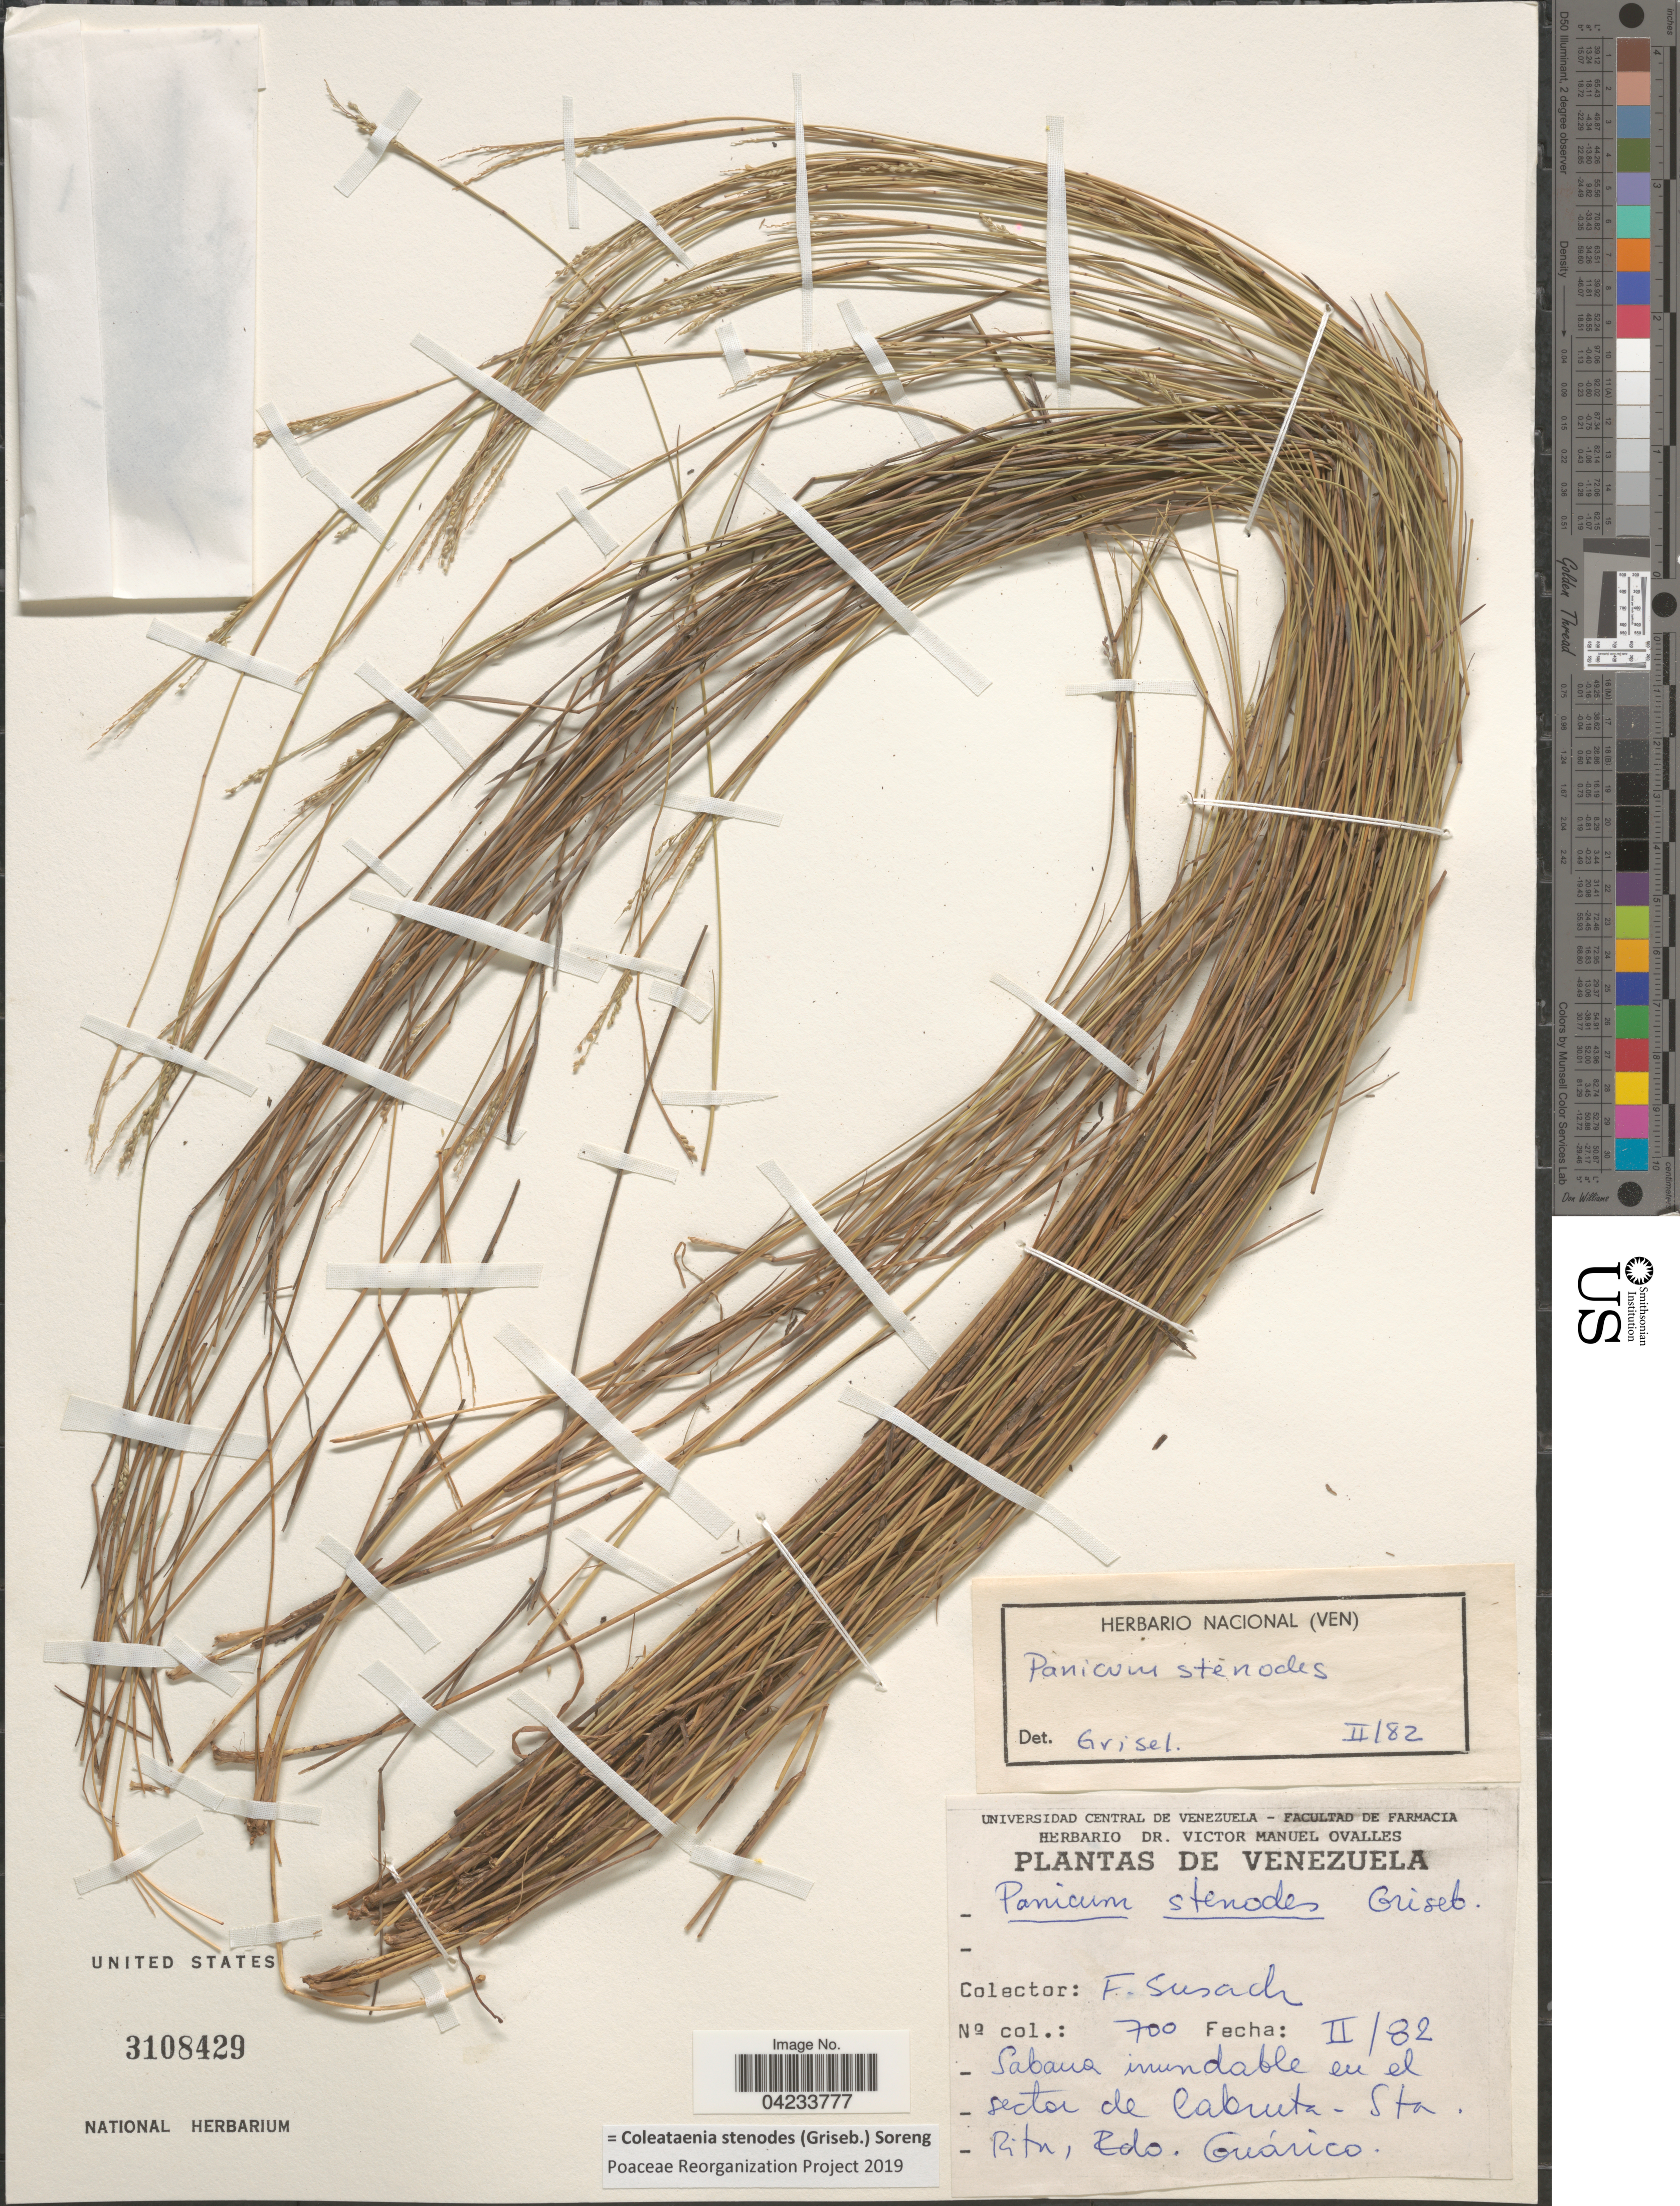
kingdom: Plantae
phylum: Tracheophyta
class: Liliopsida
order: Poales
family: Poaceae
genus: Coleataenia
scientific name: Coleataenia stenodes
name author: (Griseb.) Soreng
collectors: F. Susach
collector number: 700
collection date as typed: Transcribed d/m/y: /2/82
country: Venezuela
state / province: Guarico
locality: Sabana inundable en el sector de Cabruta - Sta. Rita, Edo. Guárico.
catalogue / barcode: US 3108429